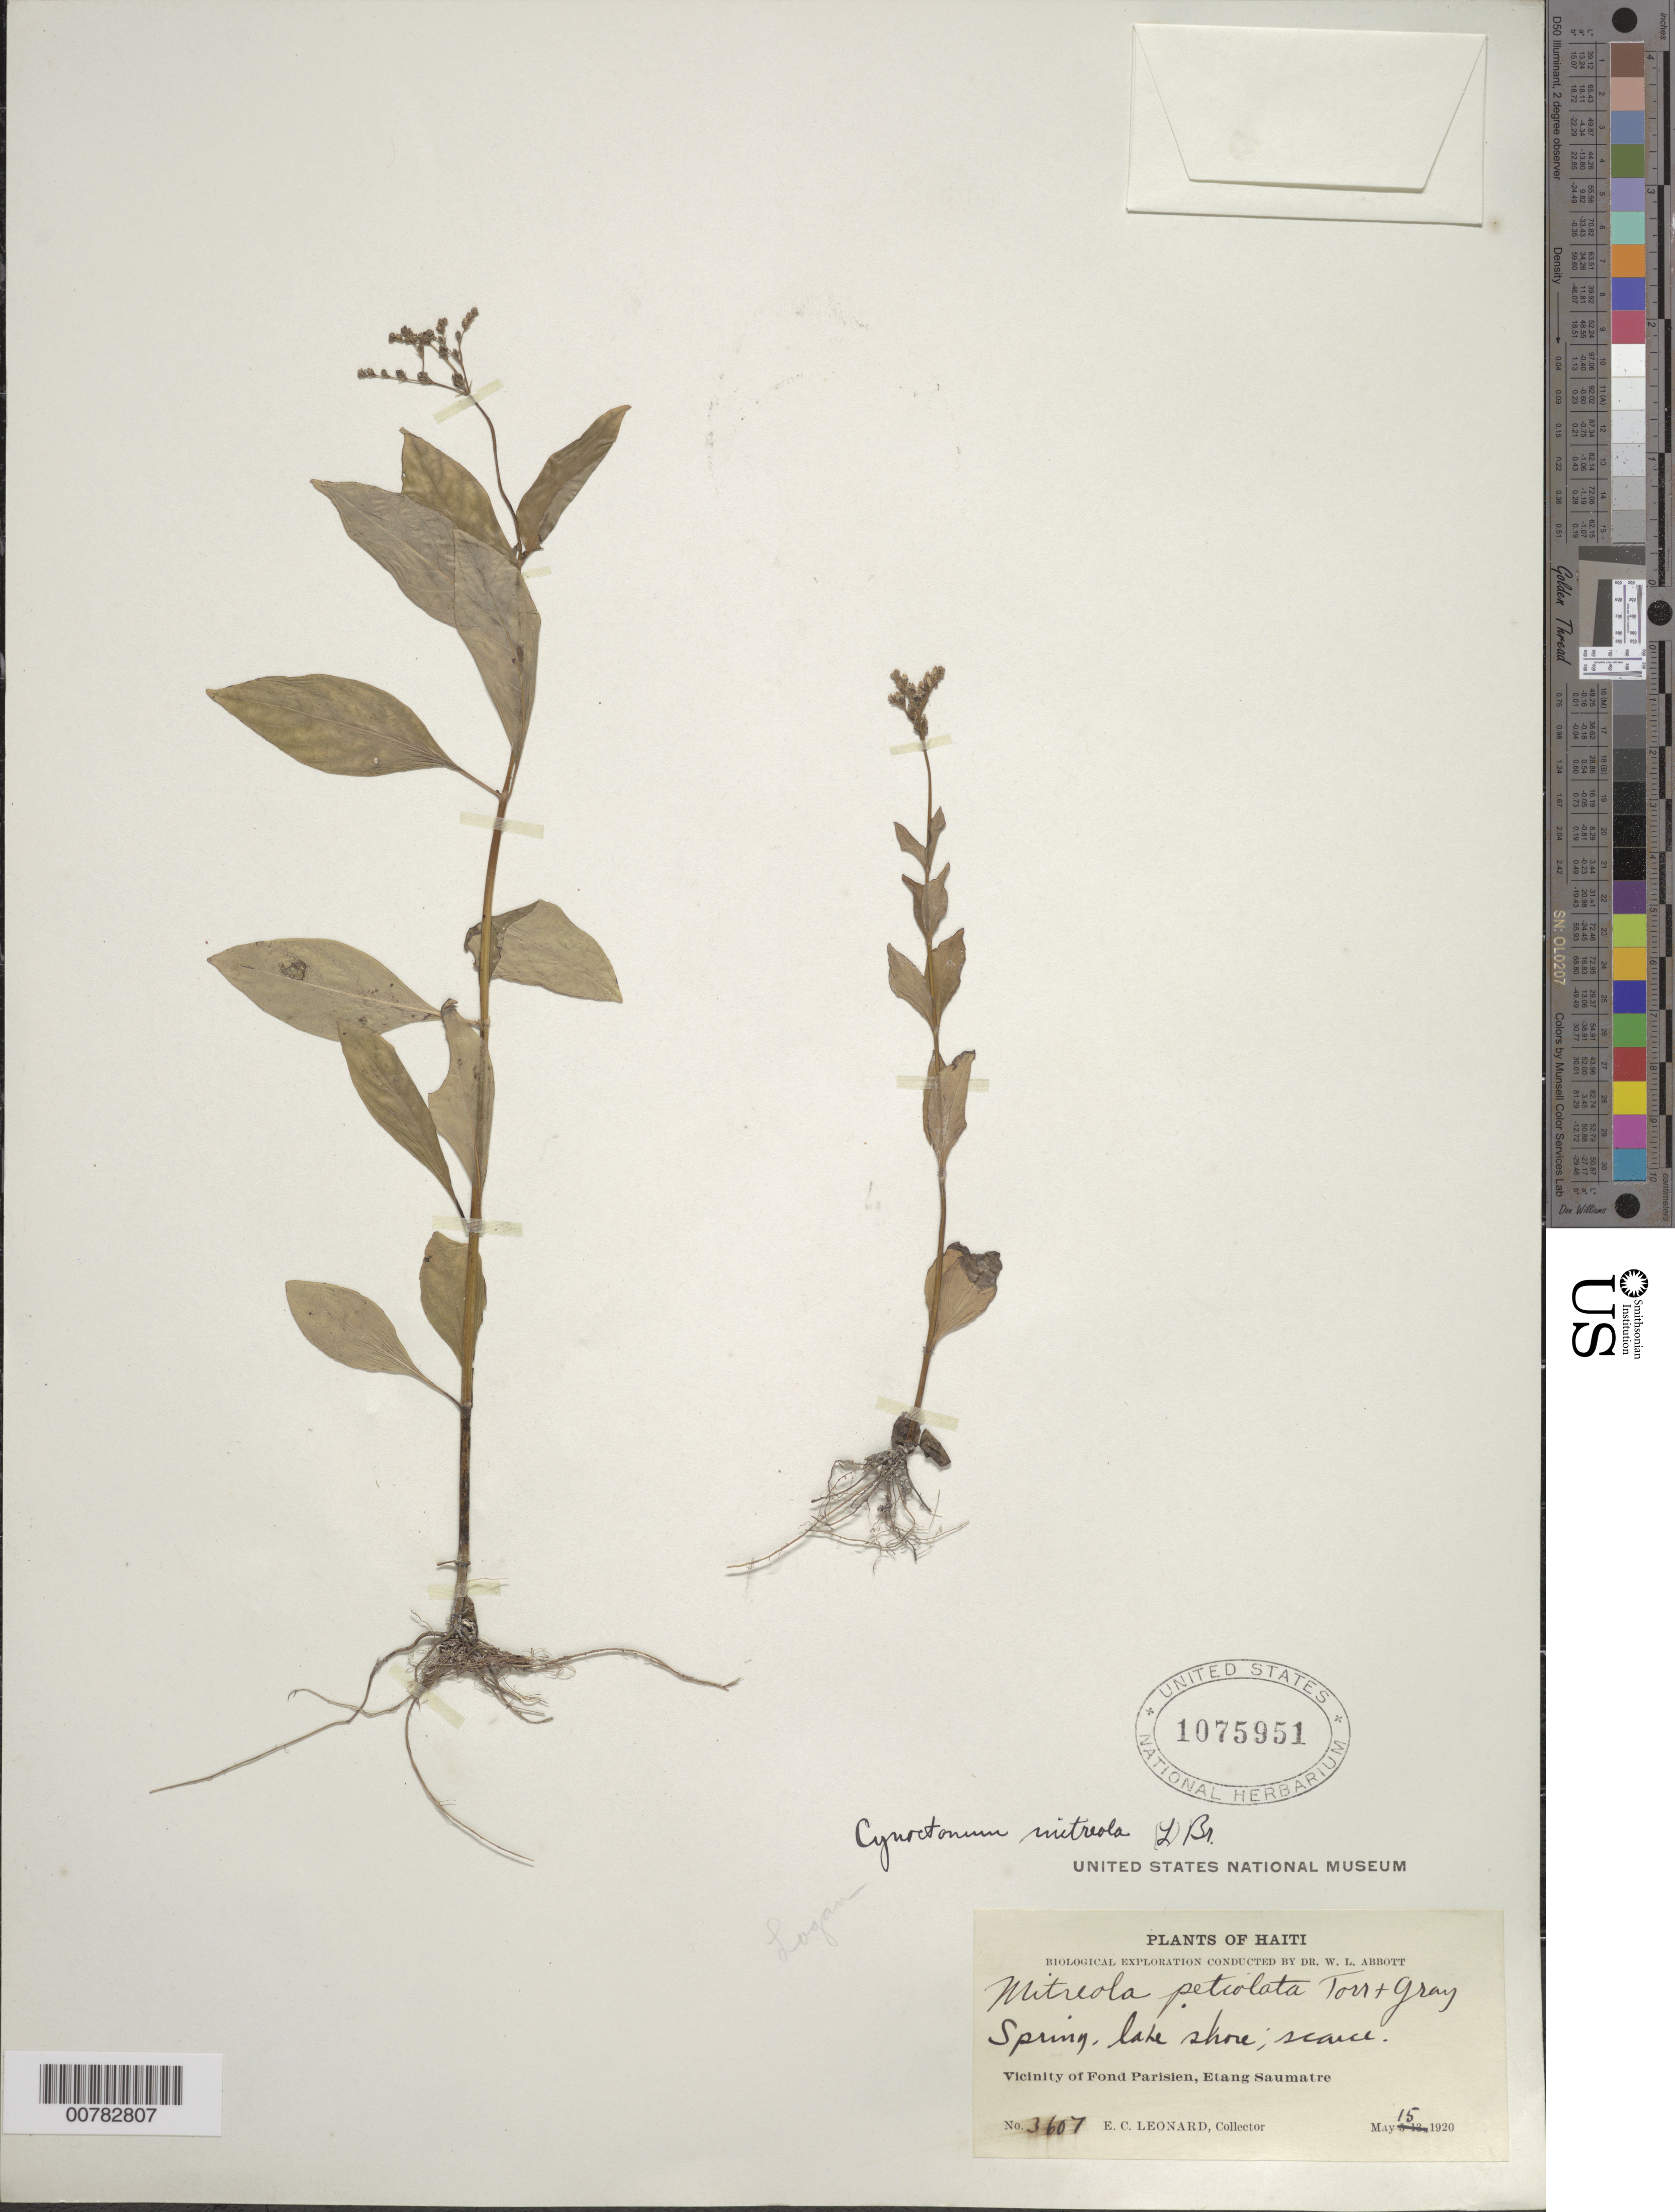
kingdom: Plantae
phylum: Tracheophyta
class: Magnoliopsida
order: Gentianales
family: Loganiaceae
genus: Mitreola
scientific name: Mitreola petiolata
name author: (J.F. Gmel.) Torr. & A. Gray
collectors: E. C. Leonard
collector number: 3607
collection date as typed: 15 May 1920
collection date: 1920-05-15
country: Haiti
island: Hispaniola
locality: Vicinity of Fond Parisien, Etang Saumatre.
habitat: Spring, lake shore.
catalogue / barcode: US 1075951